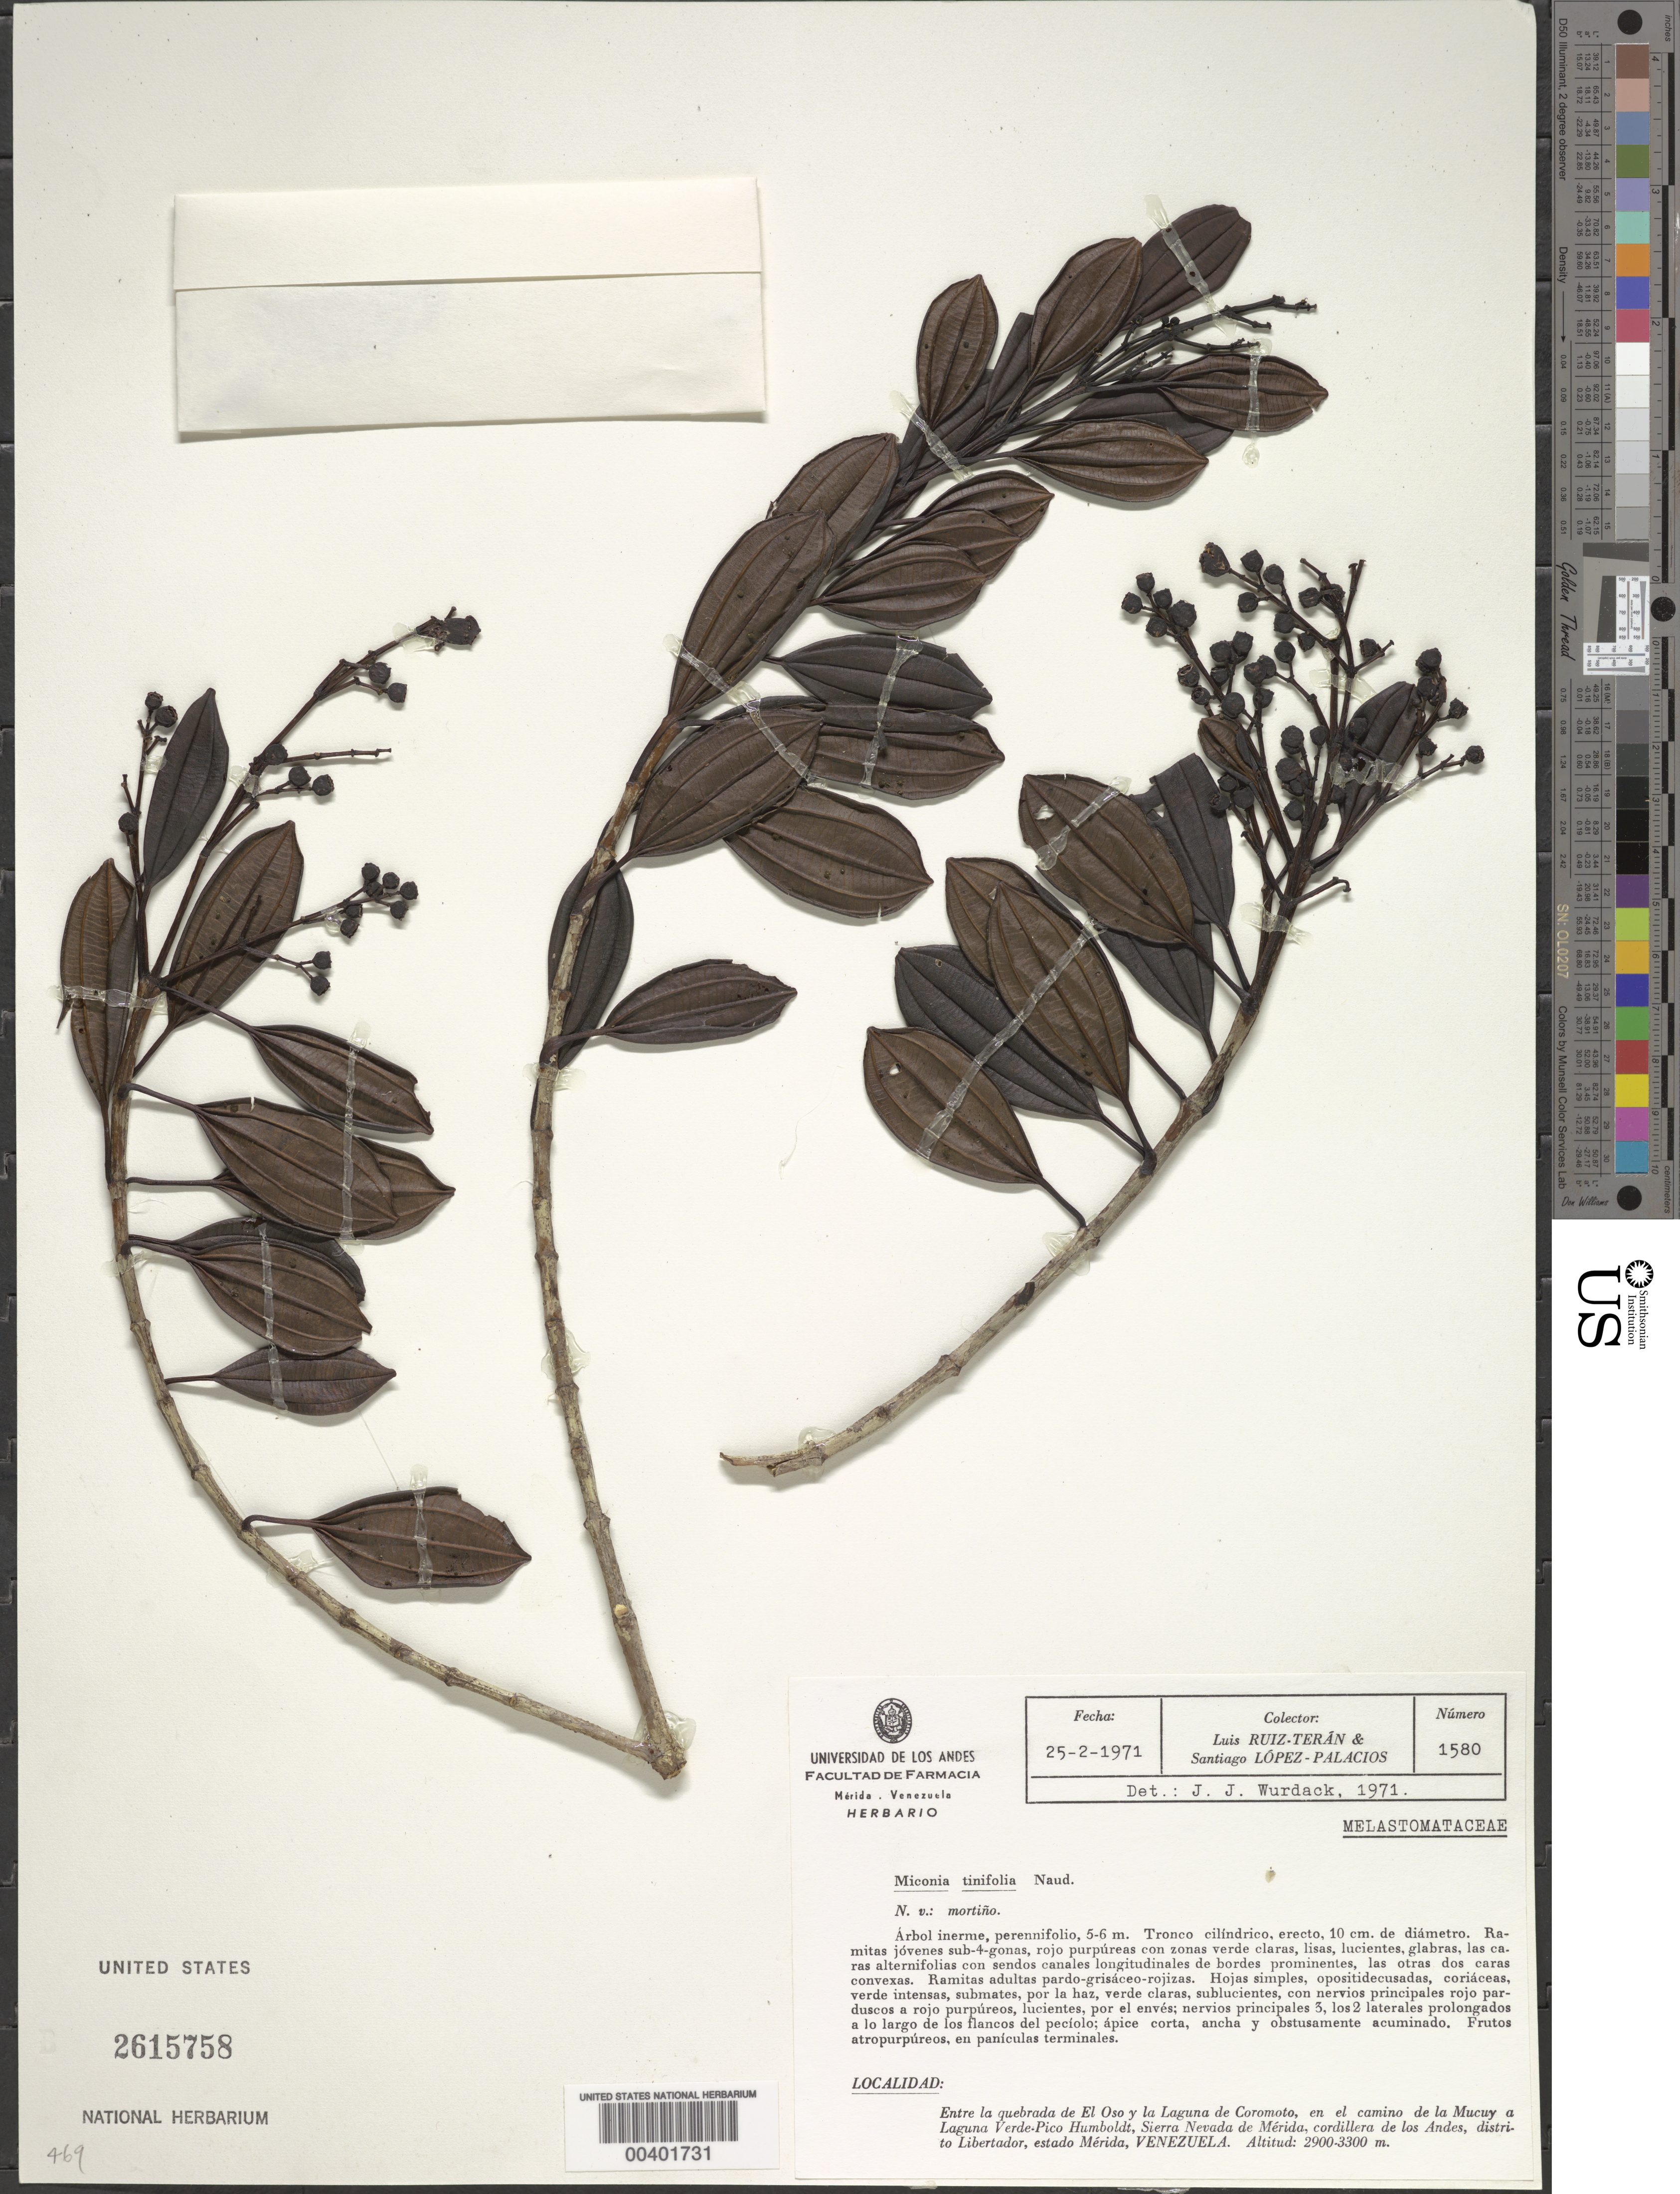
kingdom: Plantae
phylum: Tracheophyta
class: Magnoliopsida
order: Myrtales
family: Melastomataceae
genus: Miconia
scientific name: Miconia tinifolia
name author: Naudin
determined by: Wurdack, John J., (US), US (UNITED STATES)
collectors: L. E. Ruíz-Terán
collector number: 1580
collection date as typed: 25 Feb 1971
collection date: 1971-02-25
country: Venezuela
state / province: Mérida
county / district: Libertador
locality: Entre la qudbrada de El Oso la Lag. de Coromoto, en el camino de la la Mucuy a Lag. Verde-Pico Humbolt. Coromoto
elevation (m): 2900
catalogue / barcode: US 2615758